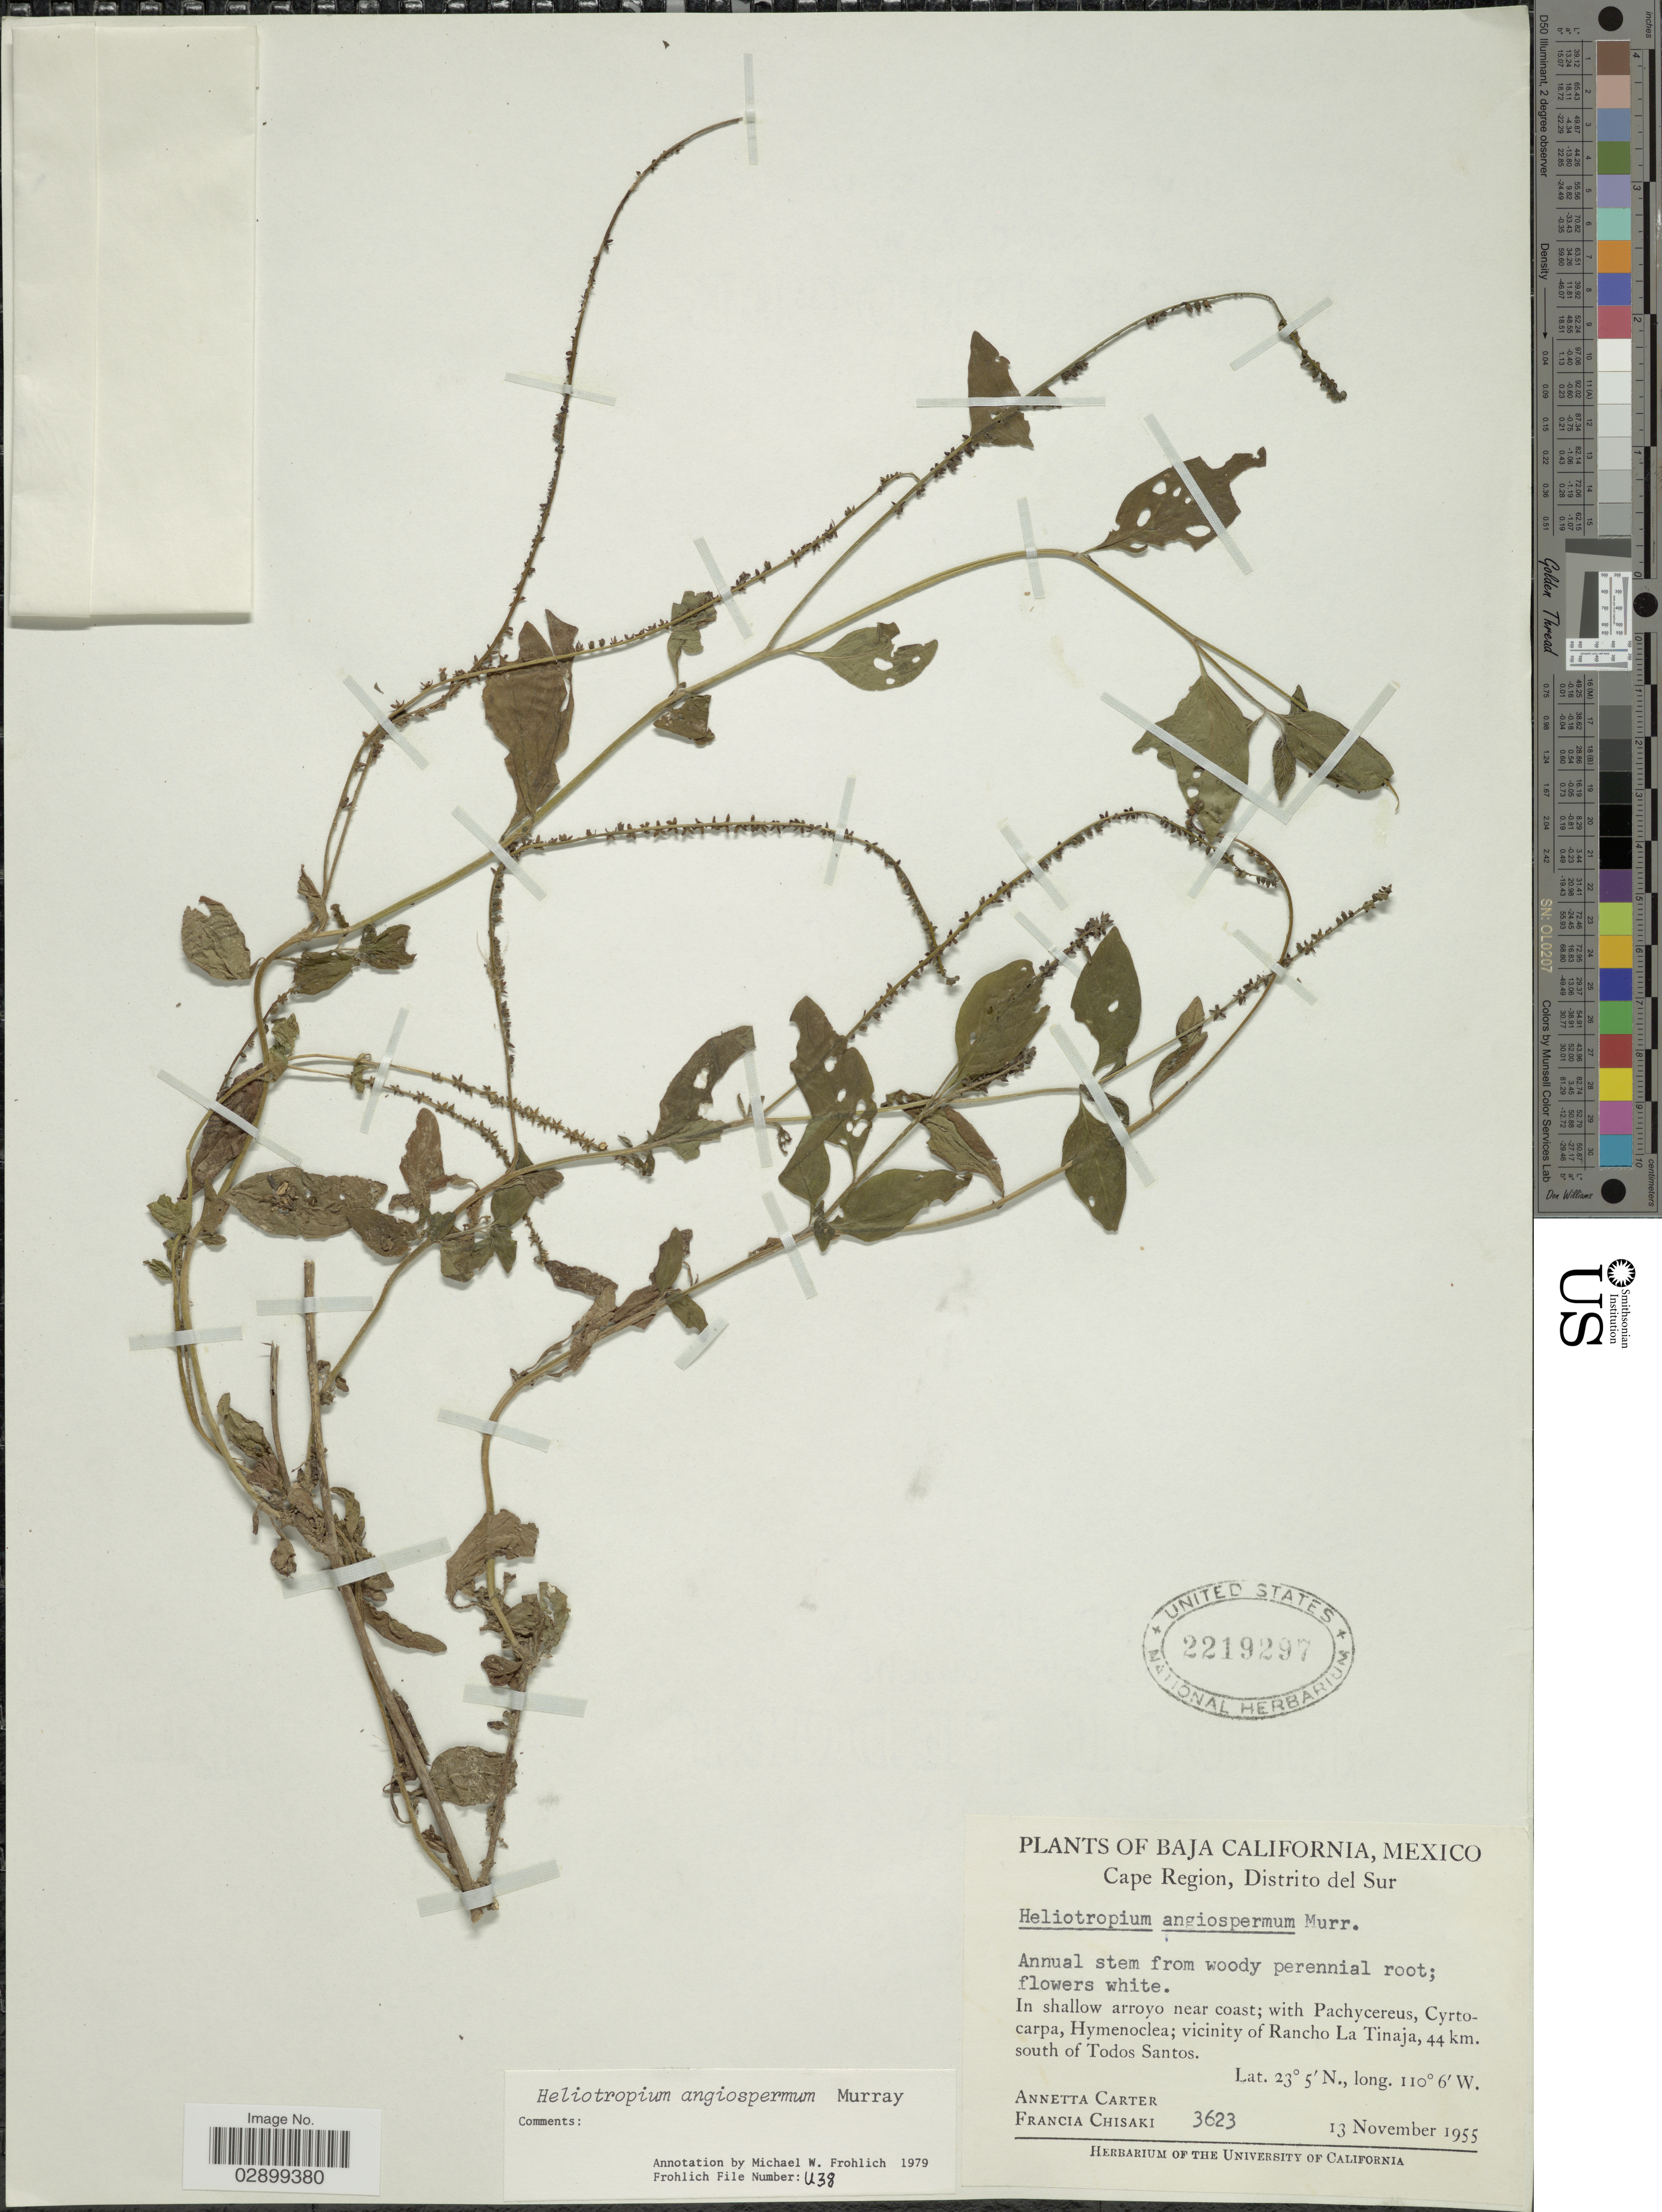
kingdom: Plantae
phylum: Tracheophyta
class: Magnoliopsida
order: Boraginales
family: Heliotropiaceae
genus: Heliotropium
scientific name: Heliotropium angiospermum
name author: Murray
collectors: A. Carter & F. Chisaki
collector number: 3623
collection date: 1955-11-13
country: Mexico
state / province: Baja California Sur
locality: Cape Region, Distrito del Sur. Vicinity of Rancho La Tinaja, 44 km. south of Todos Santos.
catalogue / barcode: US 2219297